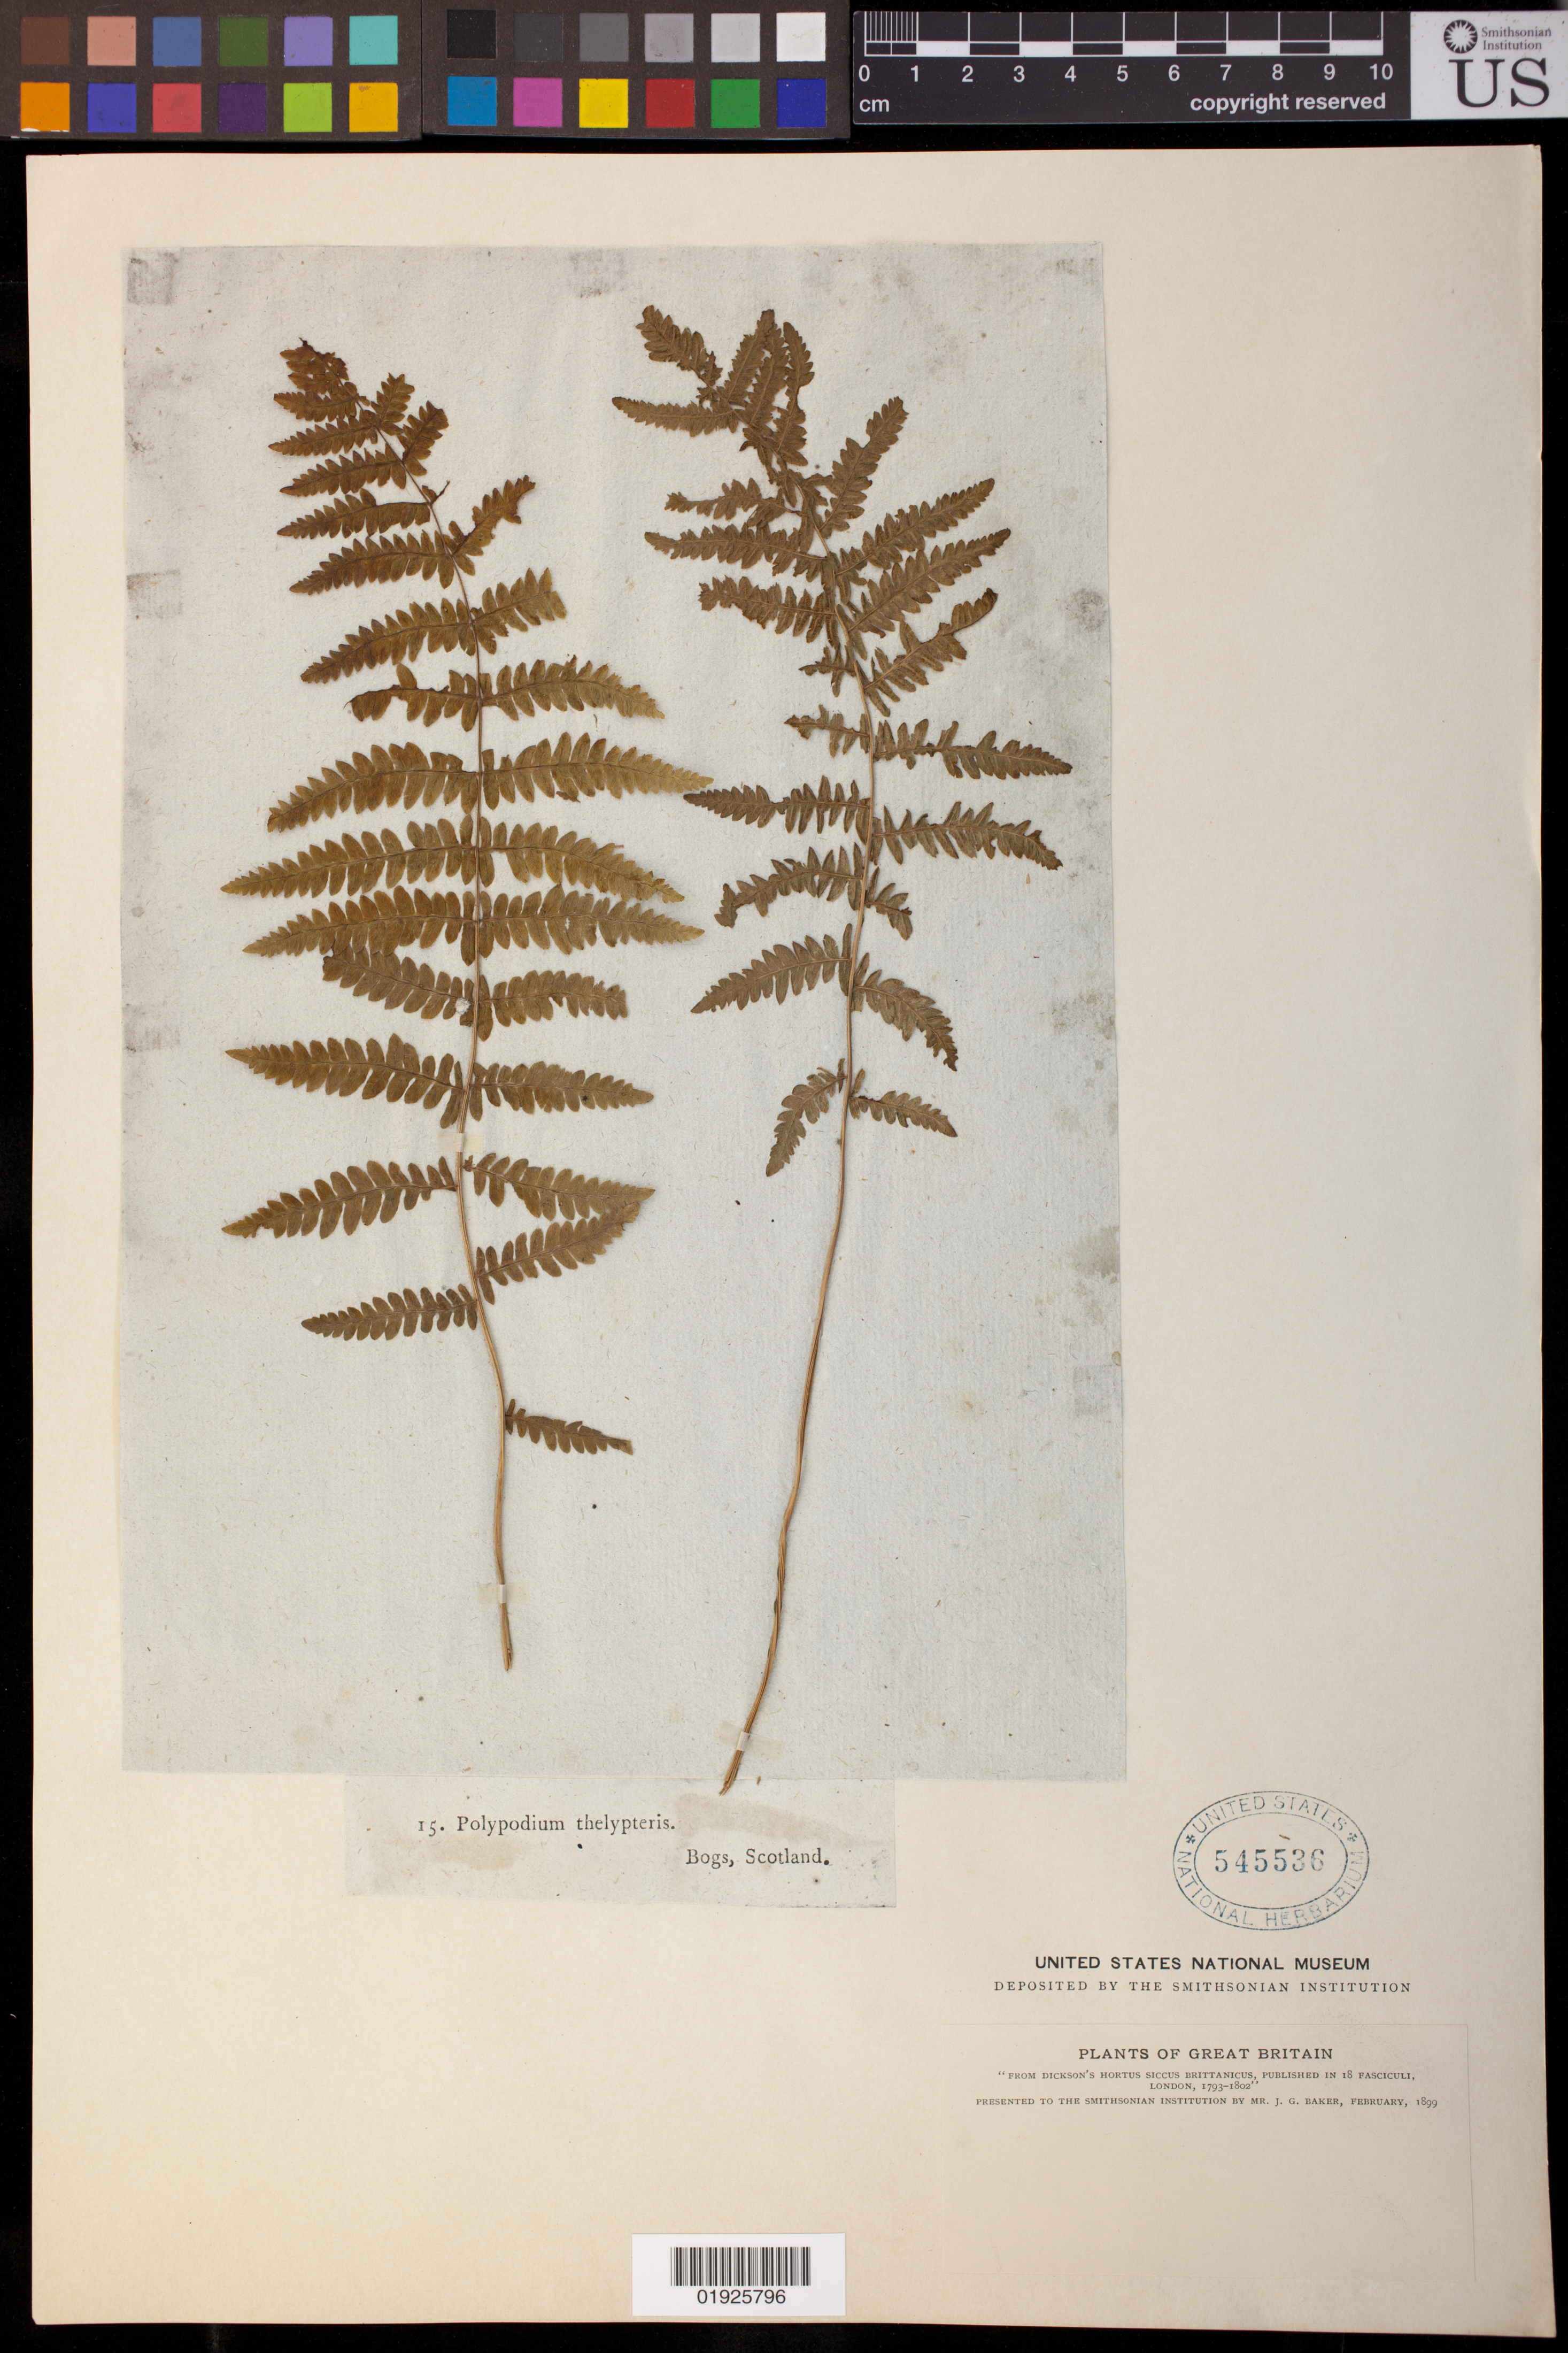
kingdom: Plantae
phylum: Tracheophyta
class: Polypodiopsida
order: Polypodiales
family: Thelypteridaceae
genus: Thelypteris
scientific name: Thelypteris palustris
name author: (Salisb.) Schott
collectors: J. J. Dickson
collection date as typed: published in 18 fasciculi, 1793-1802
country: United Kingdom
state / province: Scotland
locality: From Dickson's Hortus Siccus Brittanicus, Published in 18 fasciculi, London.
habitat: Bogs.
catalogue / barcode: US 545536